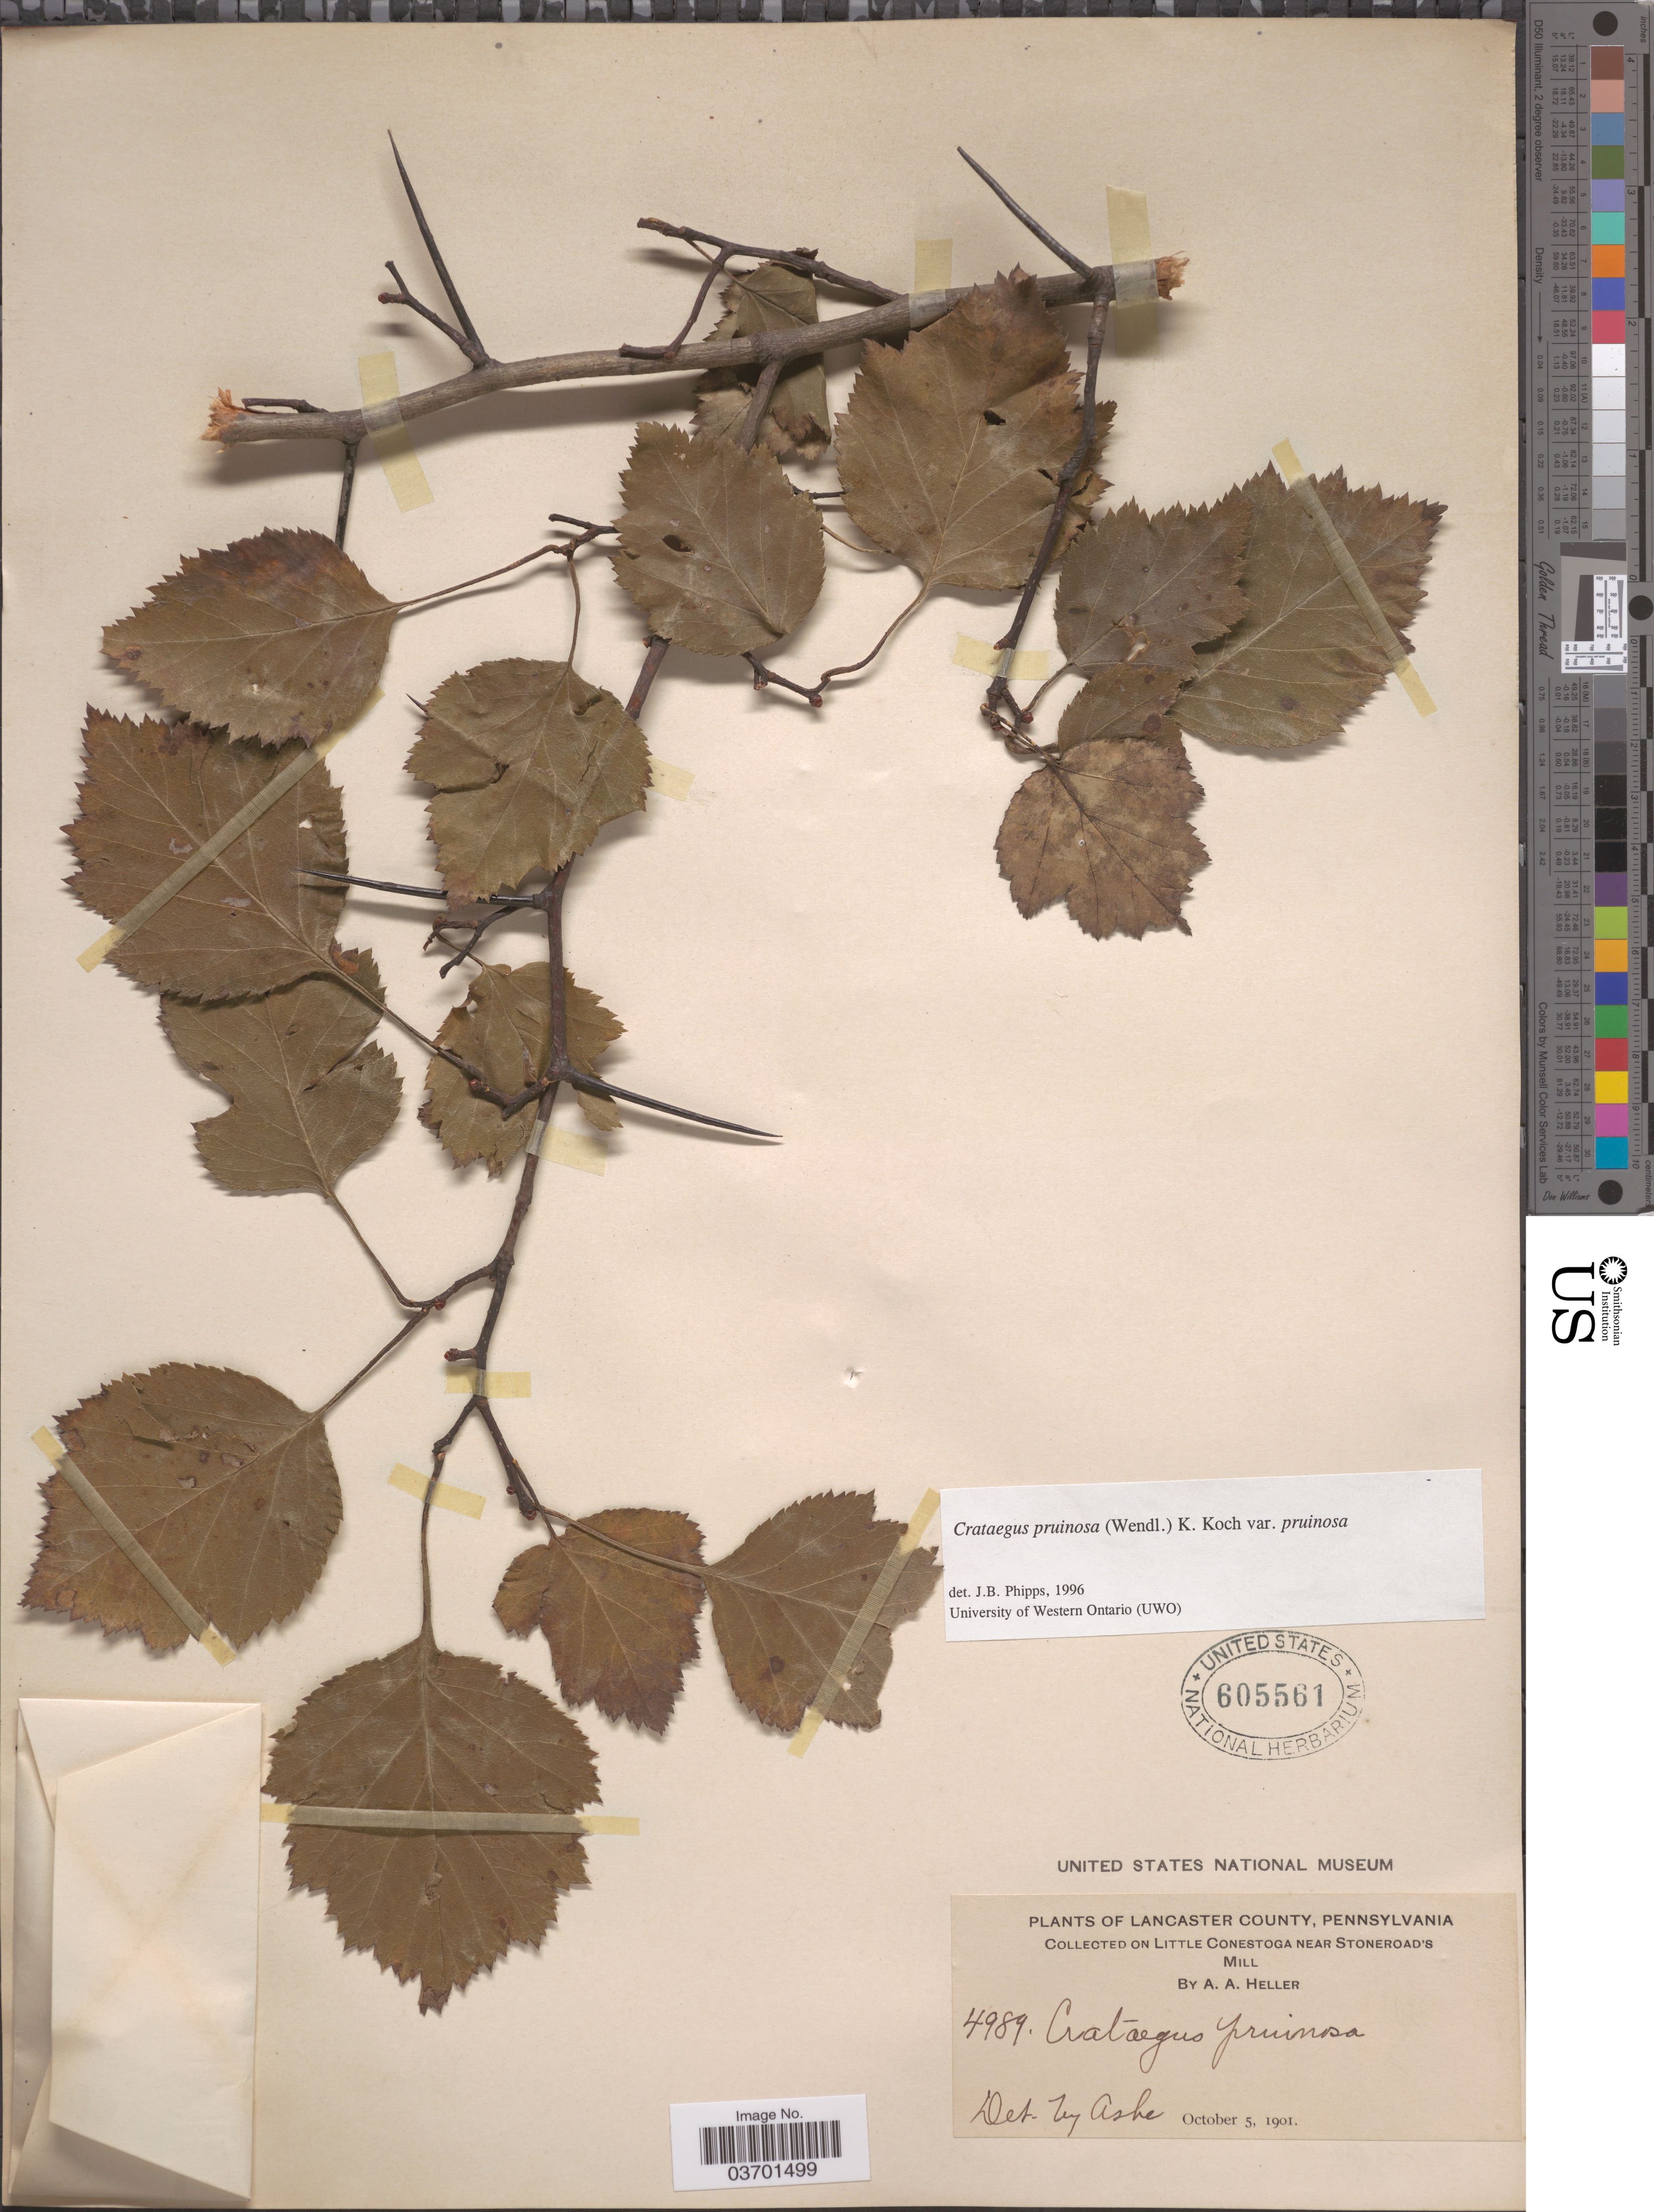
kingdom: Plantae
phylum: Tracheophyta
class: Magnoliopsida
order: Rosales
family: Rosaceae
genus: Crataegus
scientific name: Crataegus pruinosa var. pruinosa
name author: (H.L. Wendl.) K. Koch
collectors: A. A. Heller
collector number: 4989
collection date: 1901-10-05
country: United States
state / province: Pennsylvania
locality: Lancaster County. On Little Conestoga near Stoneroad's Mill.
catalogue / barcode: US 605561